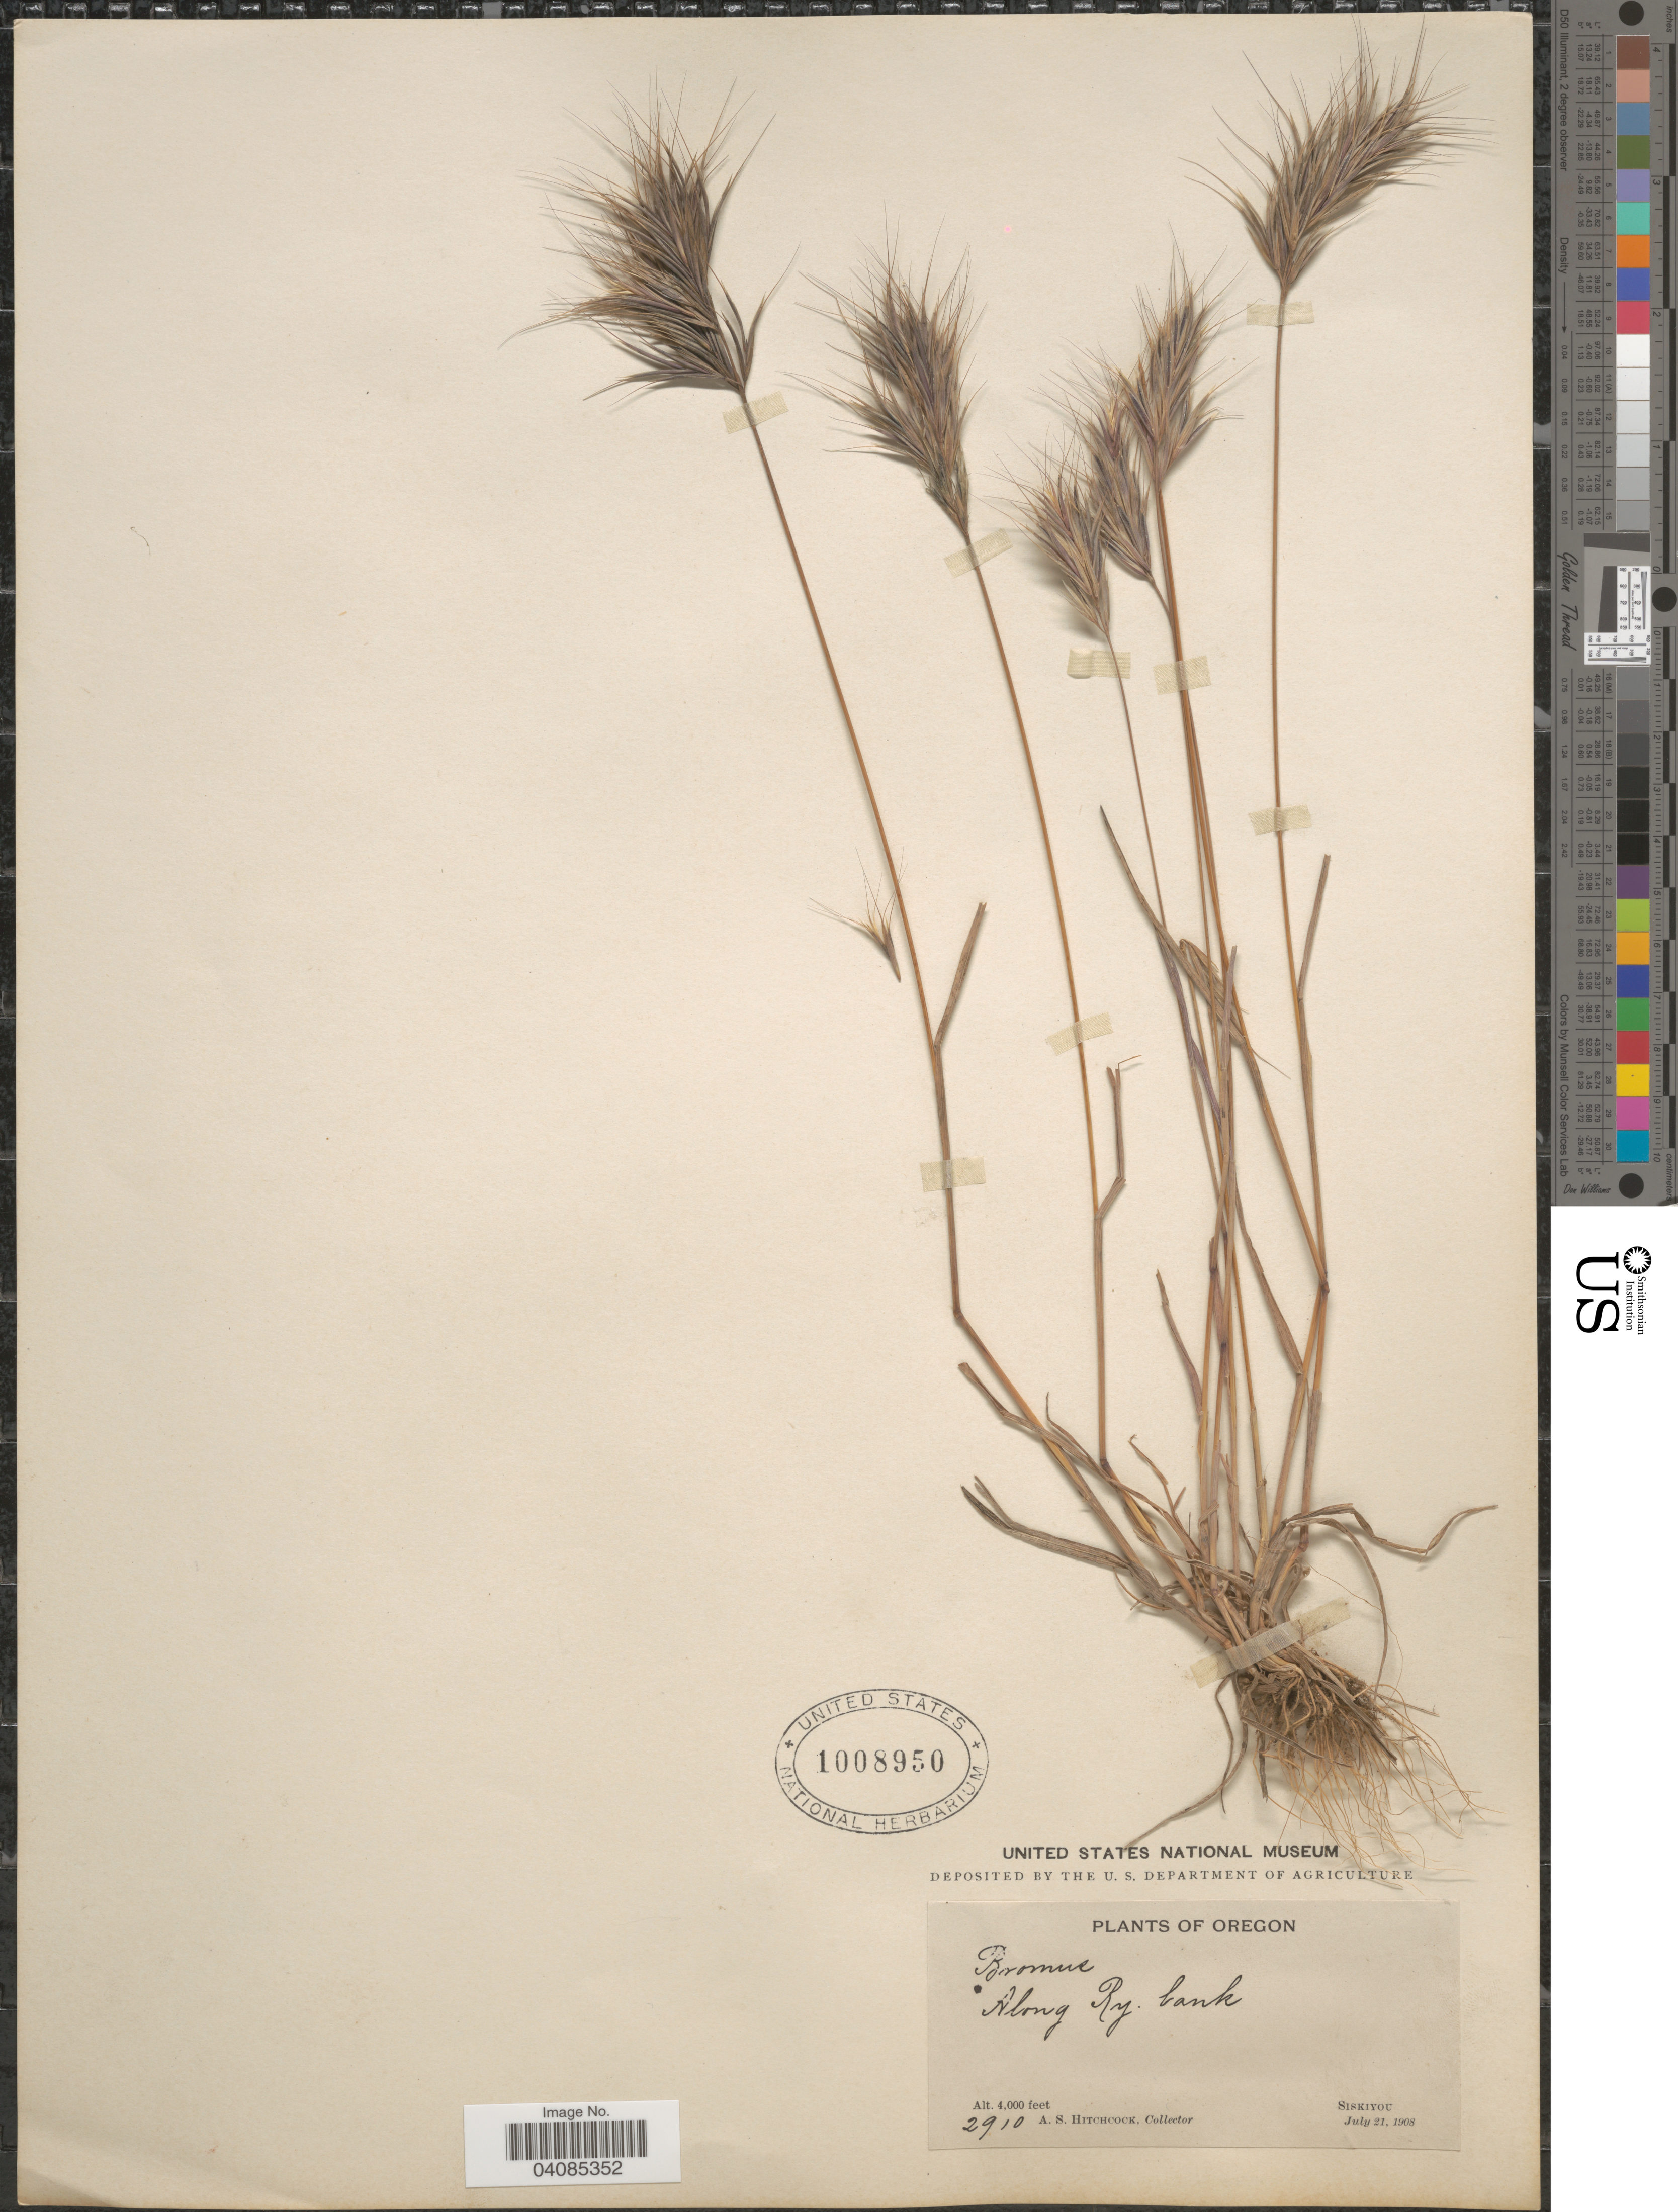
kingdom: Plantae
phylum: Tracheophyta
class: Liliopsida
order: Poales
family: Poaceae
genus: Bromus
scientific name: Bromus rubens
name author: L.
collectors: A. S. Hitchcock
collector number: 2910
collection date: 1908-07-21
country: United States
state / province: Oregon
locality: Along Ry bank. Siskiyou.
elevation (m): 1219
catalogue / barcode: US 1008950